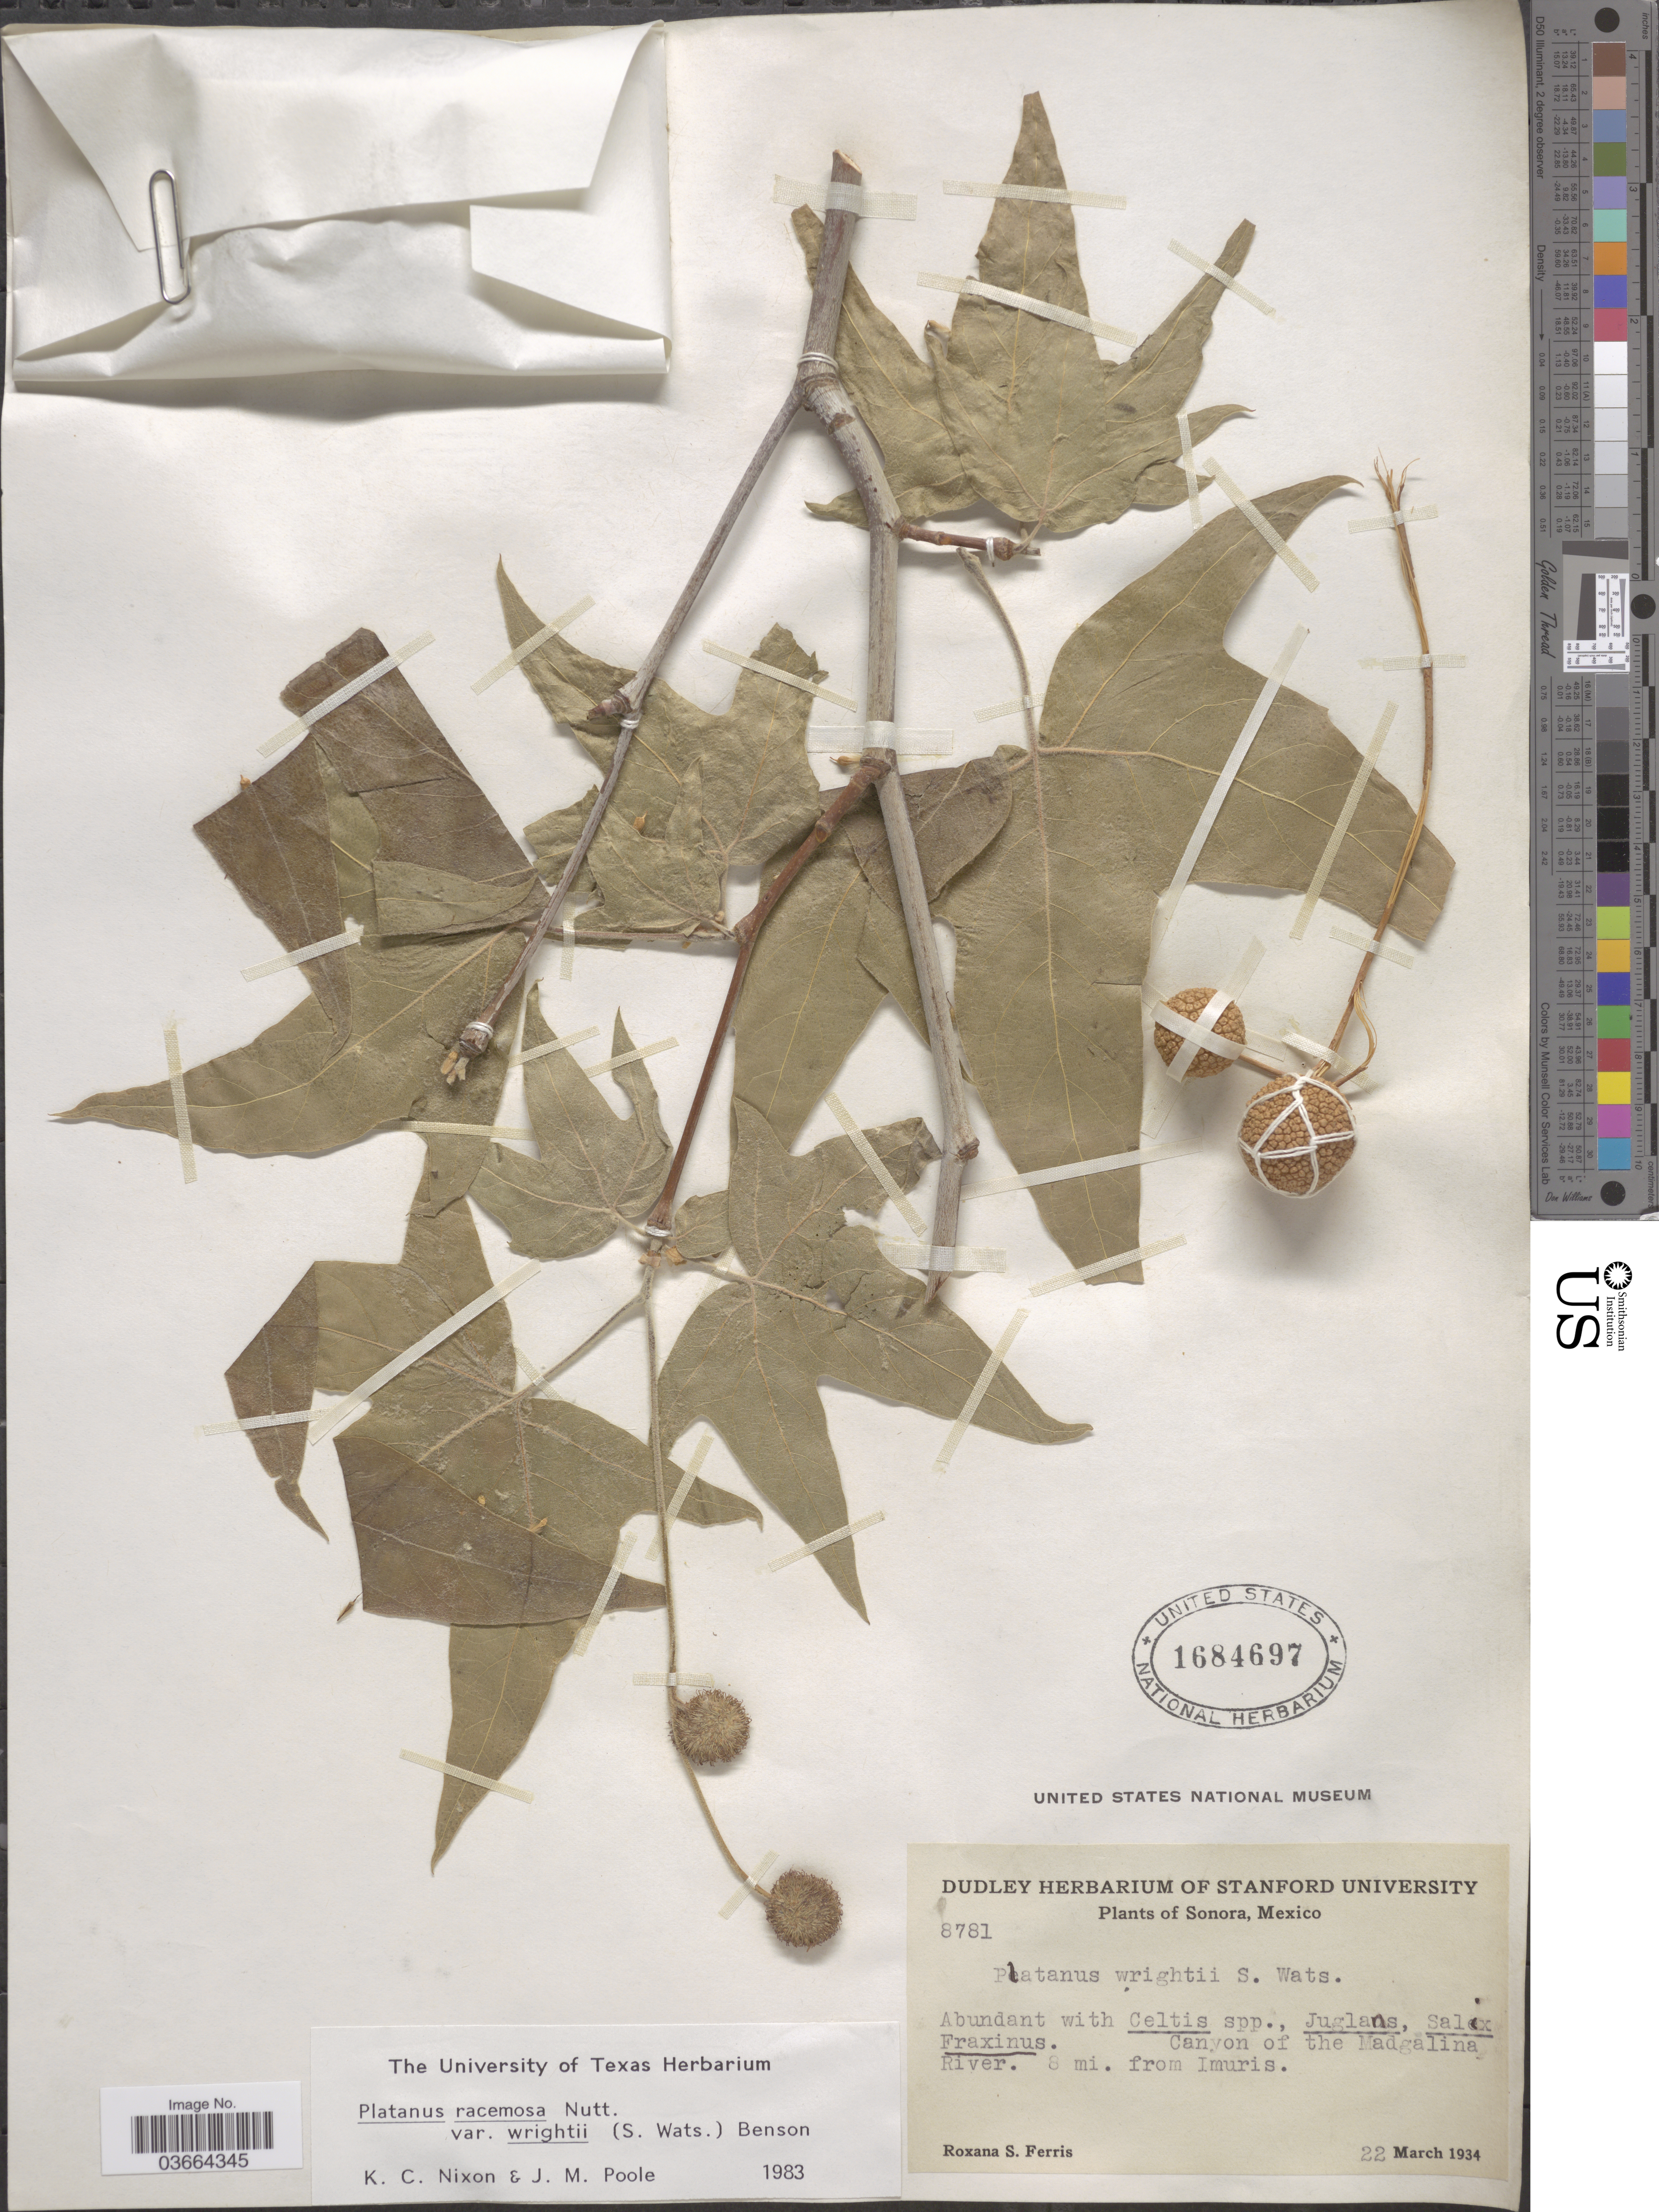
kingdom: Plantae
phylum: Tracheophyta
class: Magnoliopsida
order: Proteales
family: Platanaceae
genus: Platanus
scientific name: Platanus racemosa var. wrightii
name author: (S. Watson) L.D. Benson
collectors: R. S. Ferris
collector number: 8781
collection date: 1934-03-22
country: Mexico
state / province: Sonora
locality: Canyon of the Madgalina River. 8 mi. from Imuris.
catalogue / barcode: US 1684697